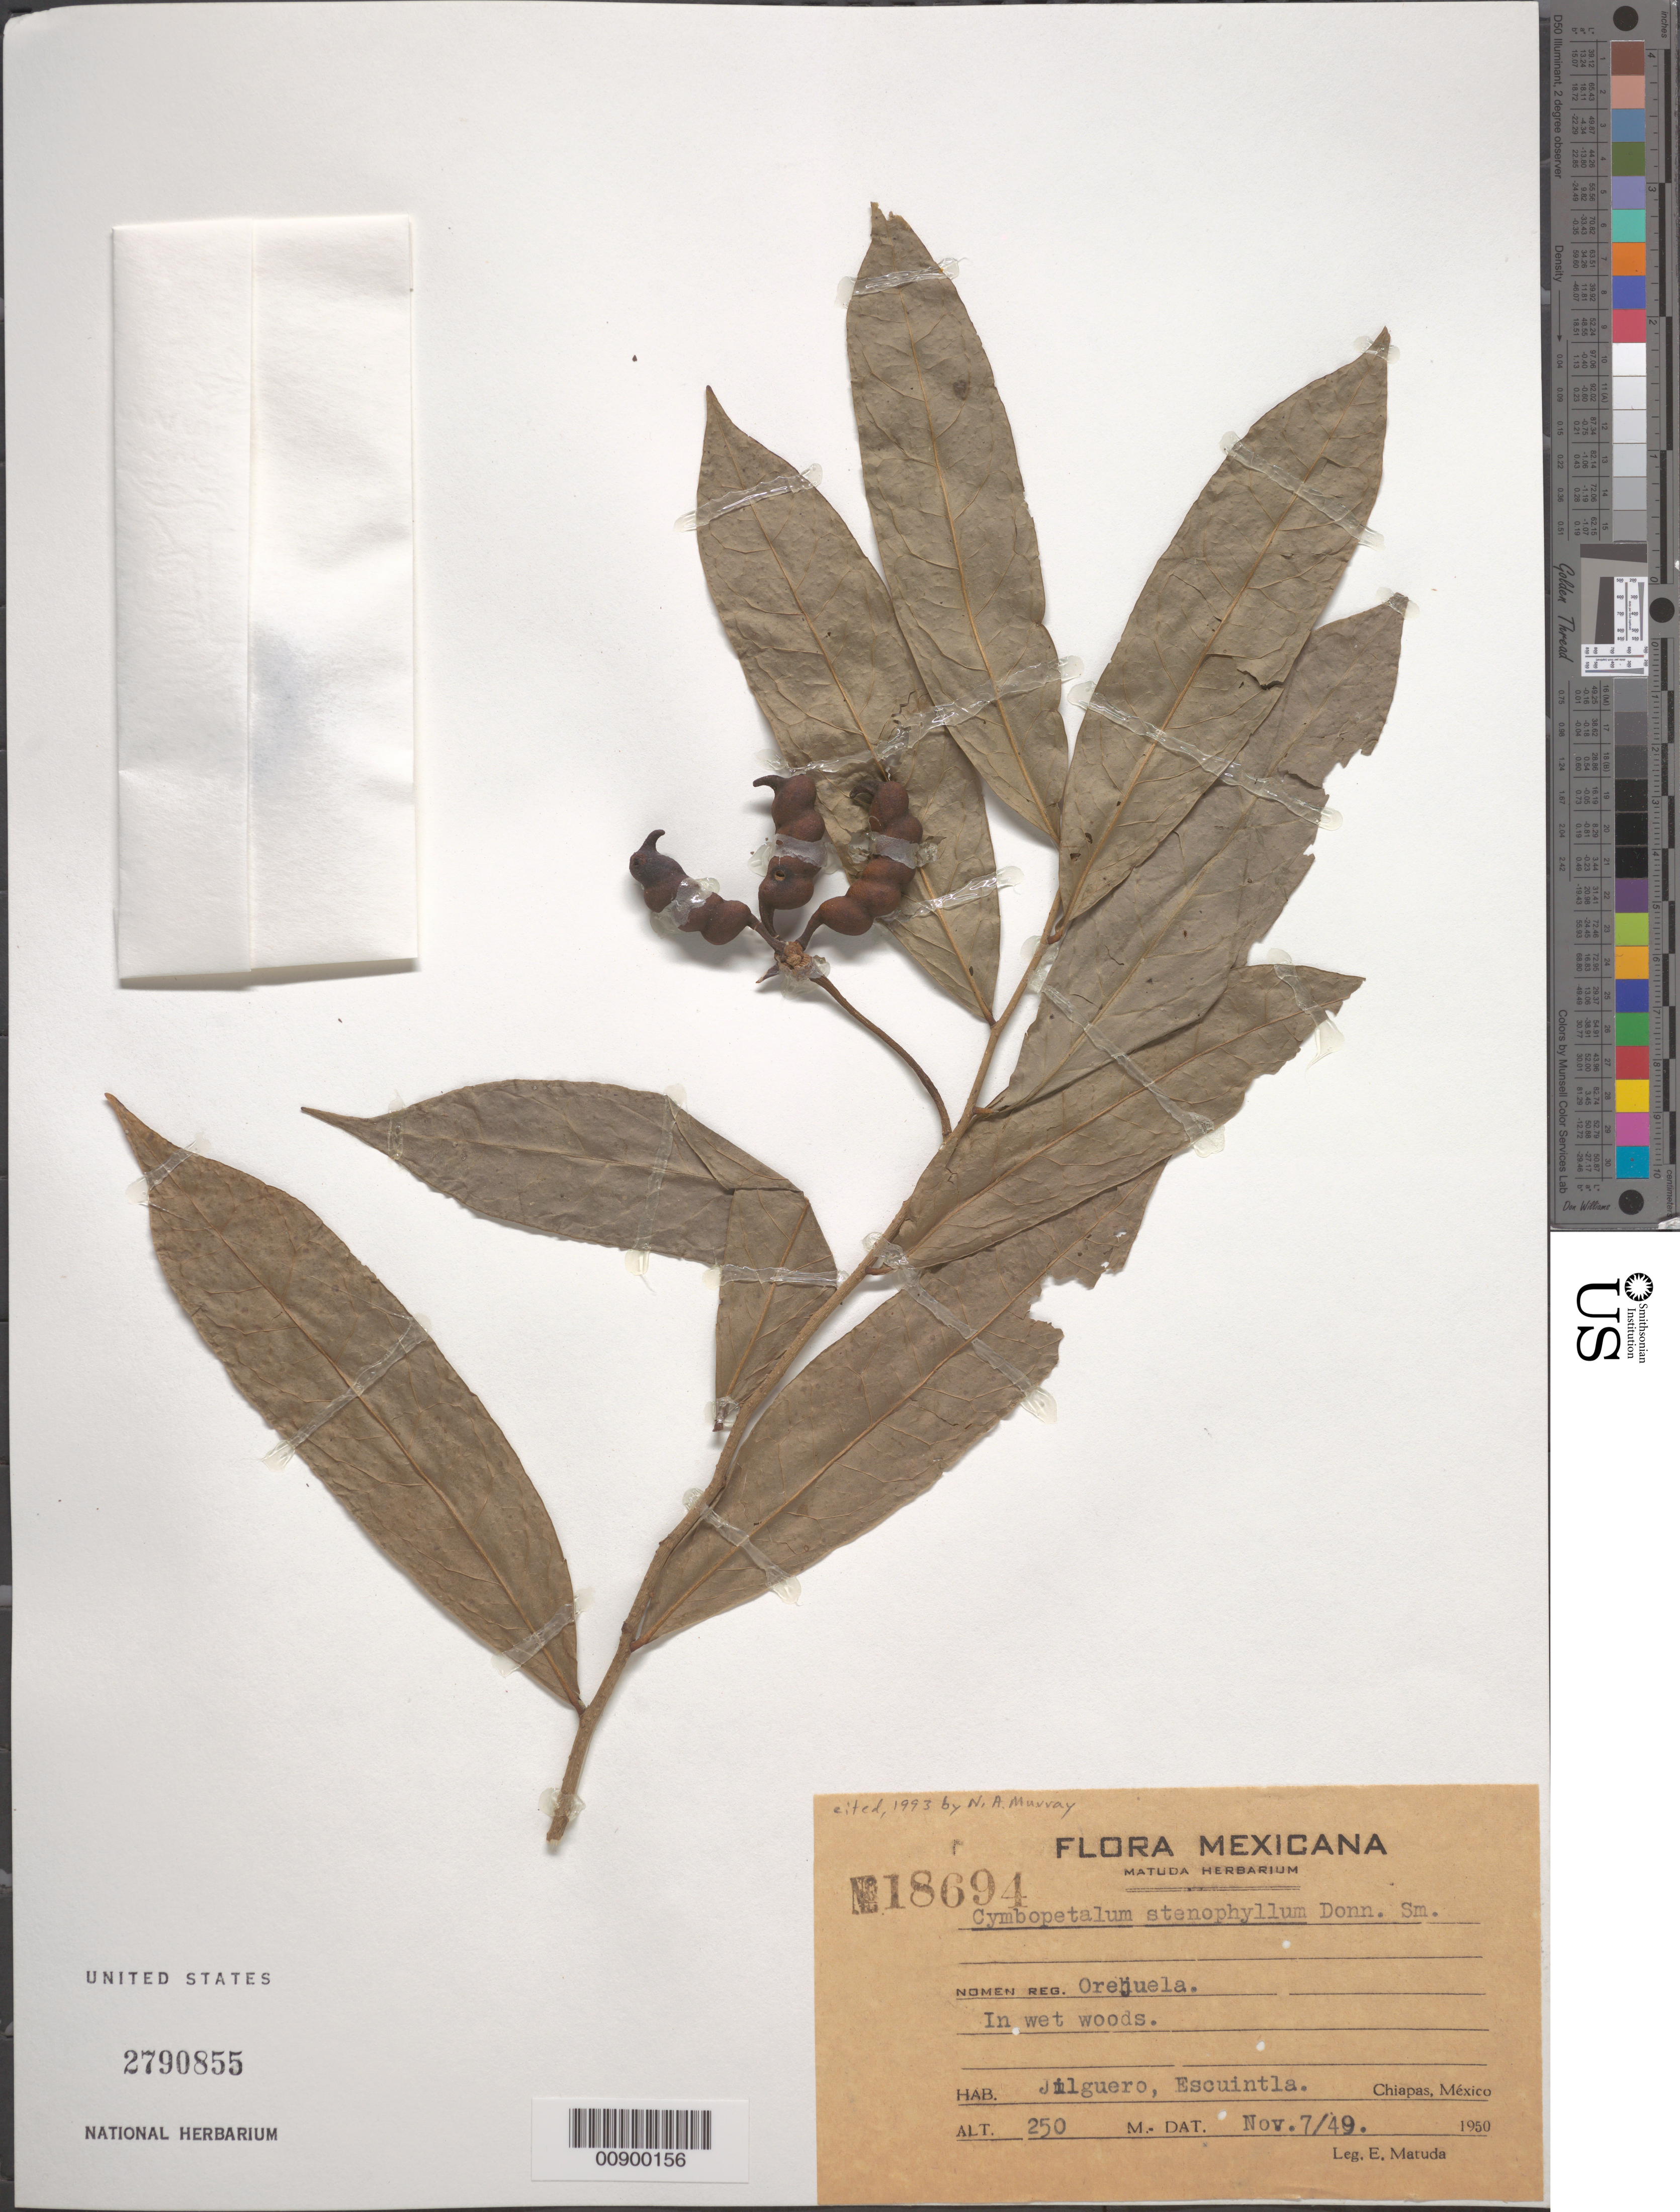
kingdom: Plantae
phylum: Tracheophyta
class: Magnoliopsida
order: Magnoliales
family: Annonaceae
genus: Cymbopetalum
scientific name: Cymbopetalum stenophyllum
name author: Donn. Sm.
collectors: E. Matuda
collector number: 18694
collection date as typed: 07 Nov 1949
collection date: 1949-11-07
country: Mexico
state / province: Chiapas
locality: Jilguero, Escuintla, Chiapas.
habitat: In wet woods.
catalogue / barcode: US 2790855